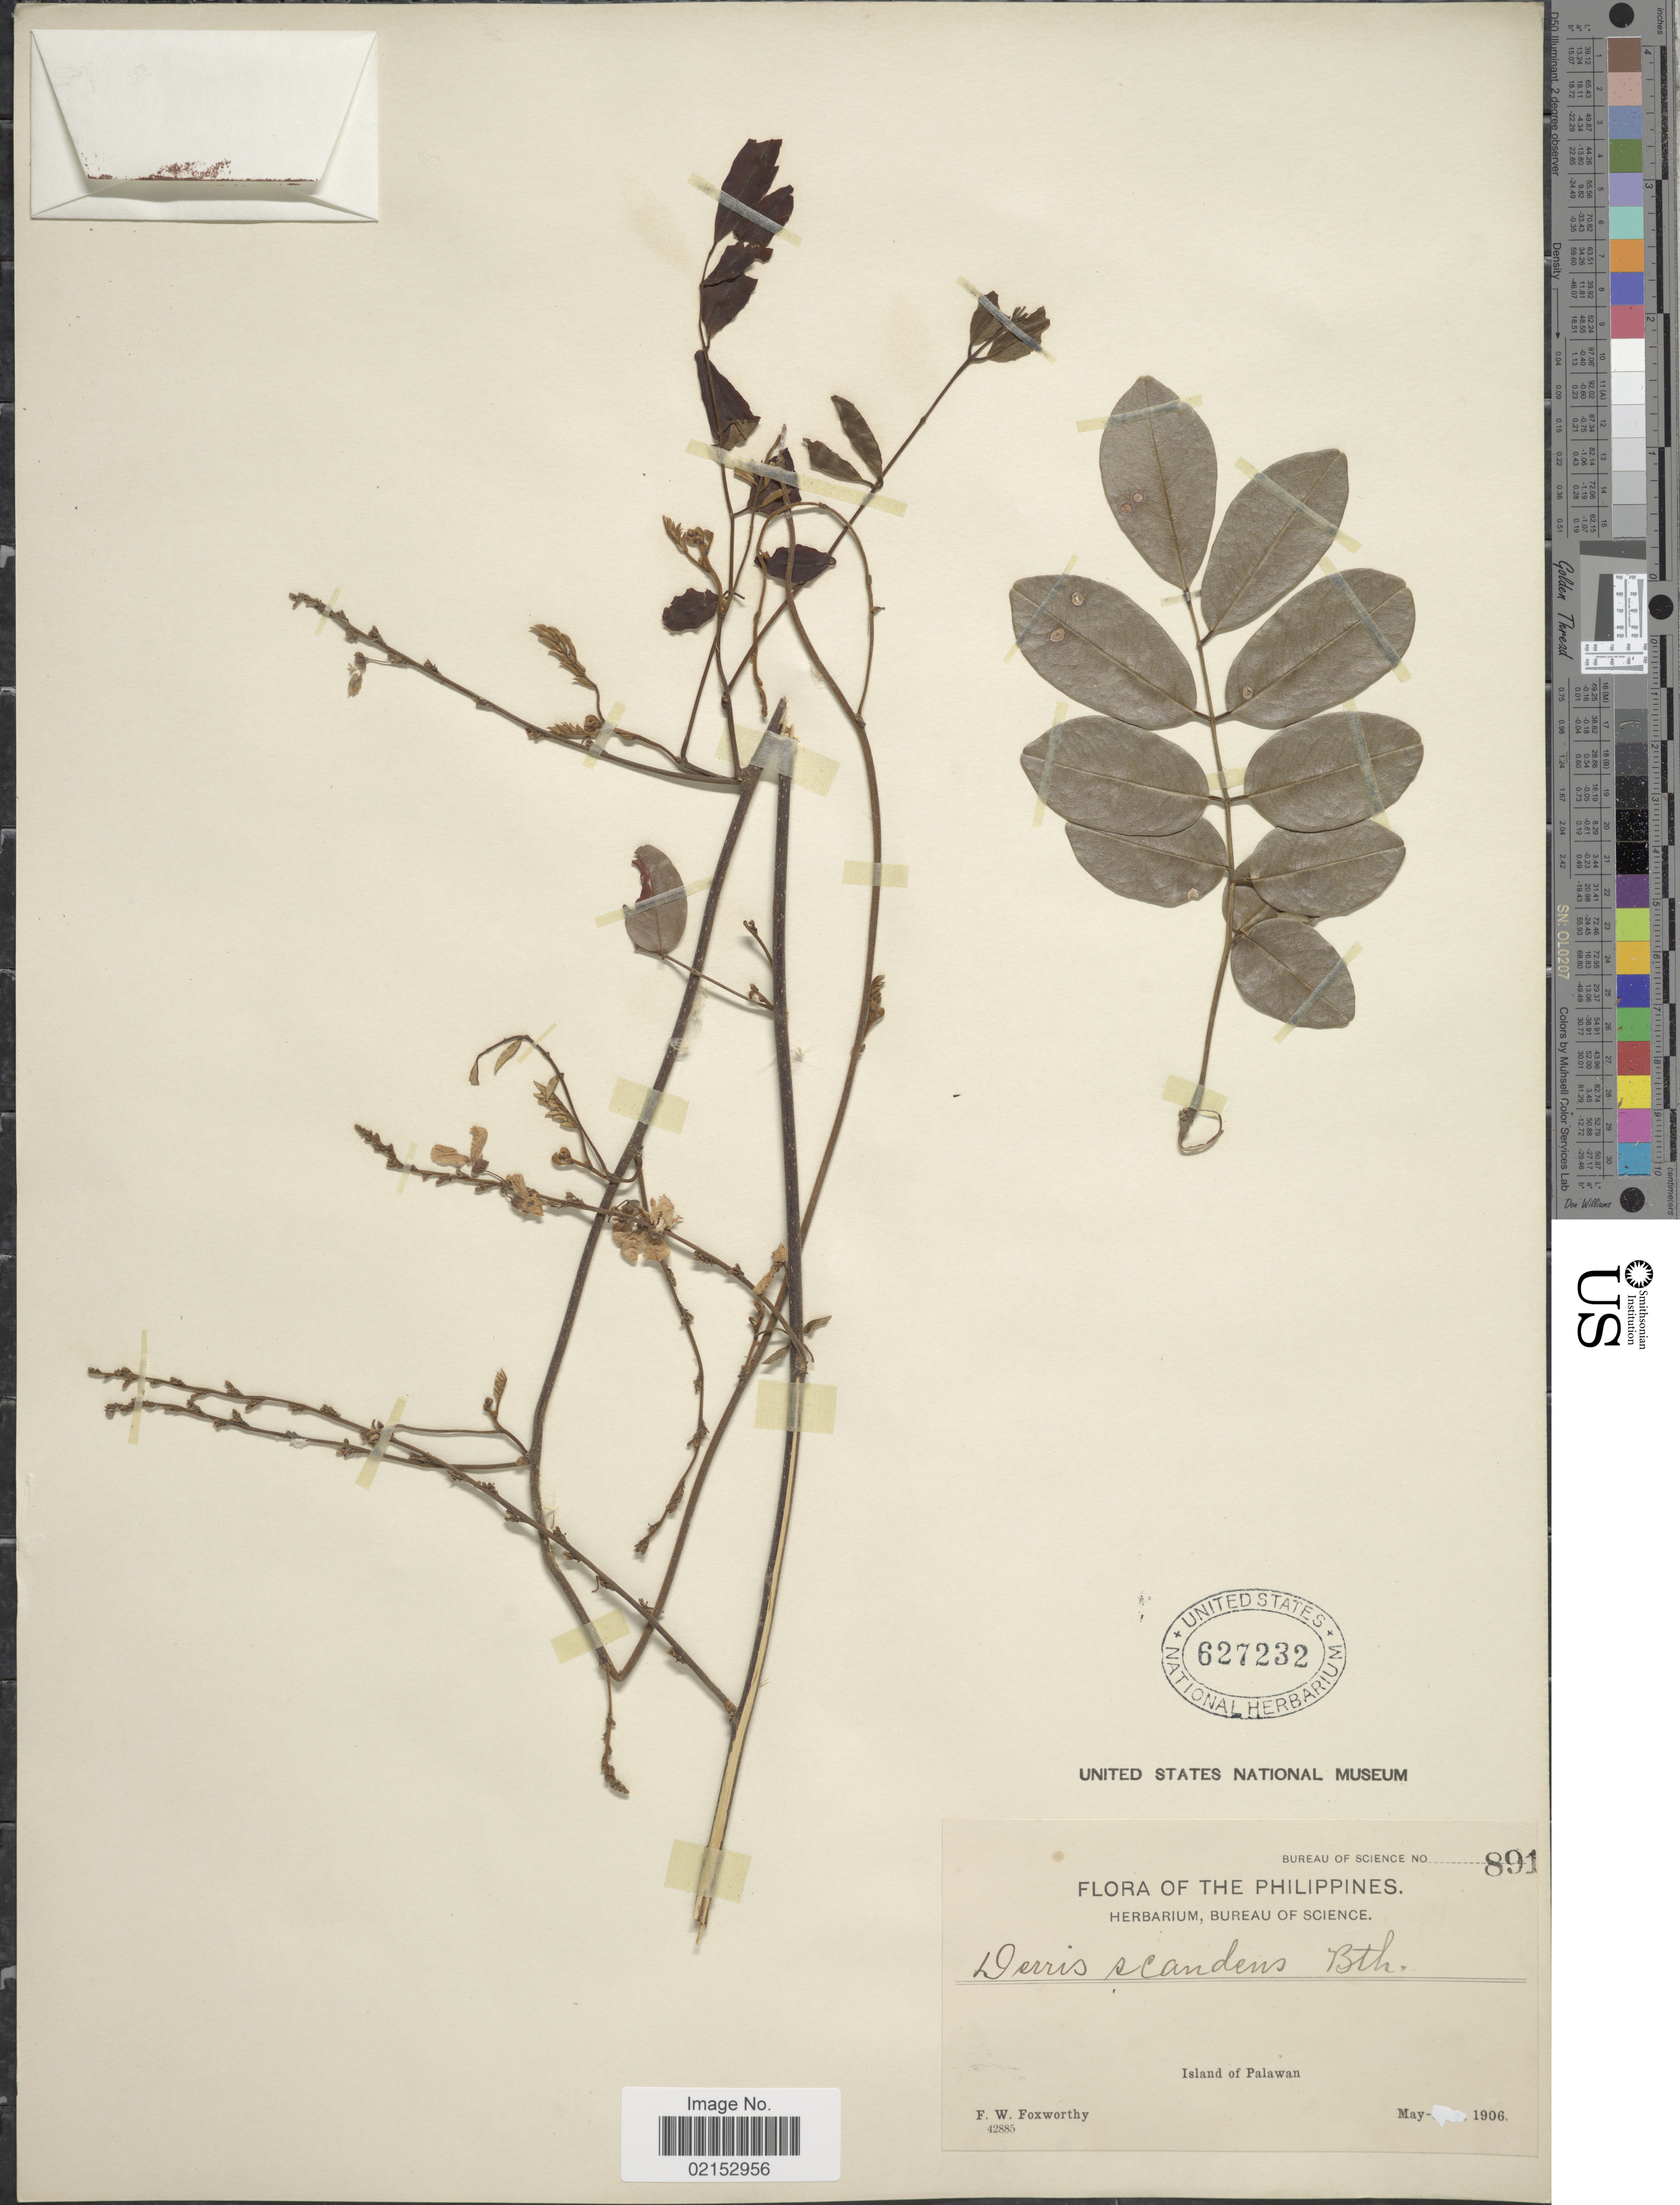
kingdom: Plantae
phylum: Tracheophyta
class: Magnoliopsida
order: Fabales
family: Fabaceae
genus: Brachypterum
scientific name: Brachypterum scandens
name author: (Roxb.) Miq.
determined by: Strong, Mark T., (BOT), Smithsonian Institution - National Museum of Natural History (UNITED STATES)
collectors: F. W. Foxworthy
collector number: Bureau of Science 891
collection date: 1906-05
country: Philippines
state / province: Mimaropa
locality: Island of Palawan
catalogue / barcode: US 627232